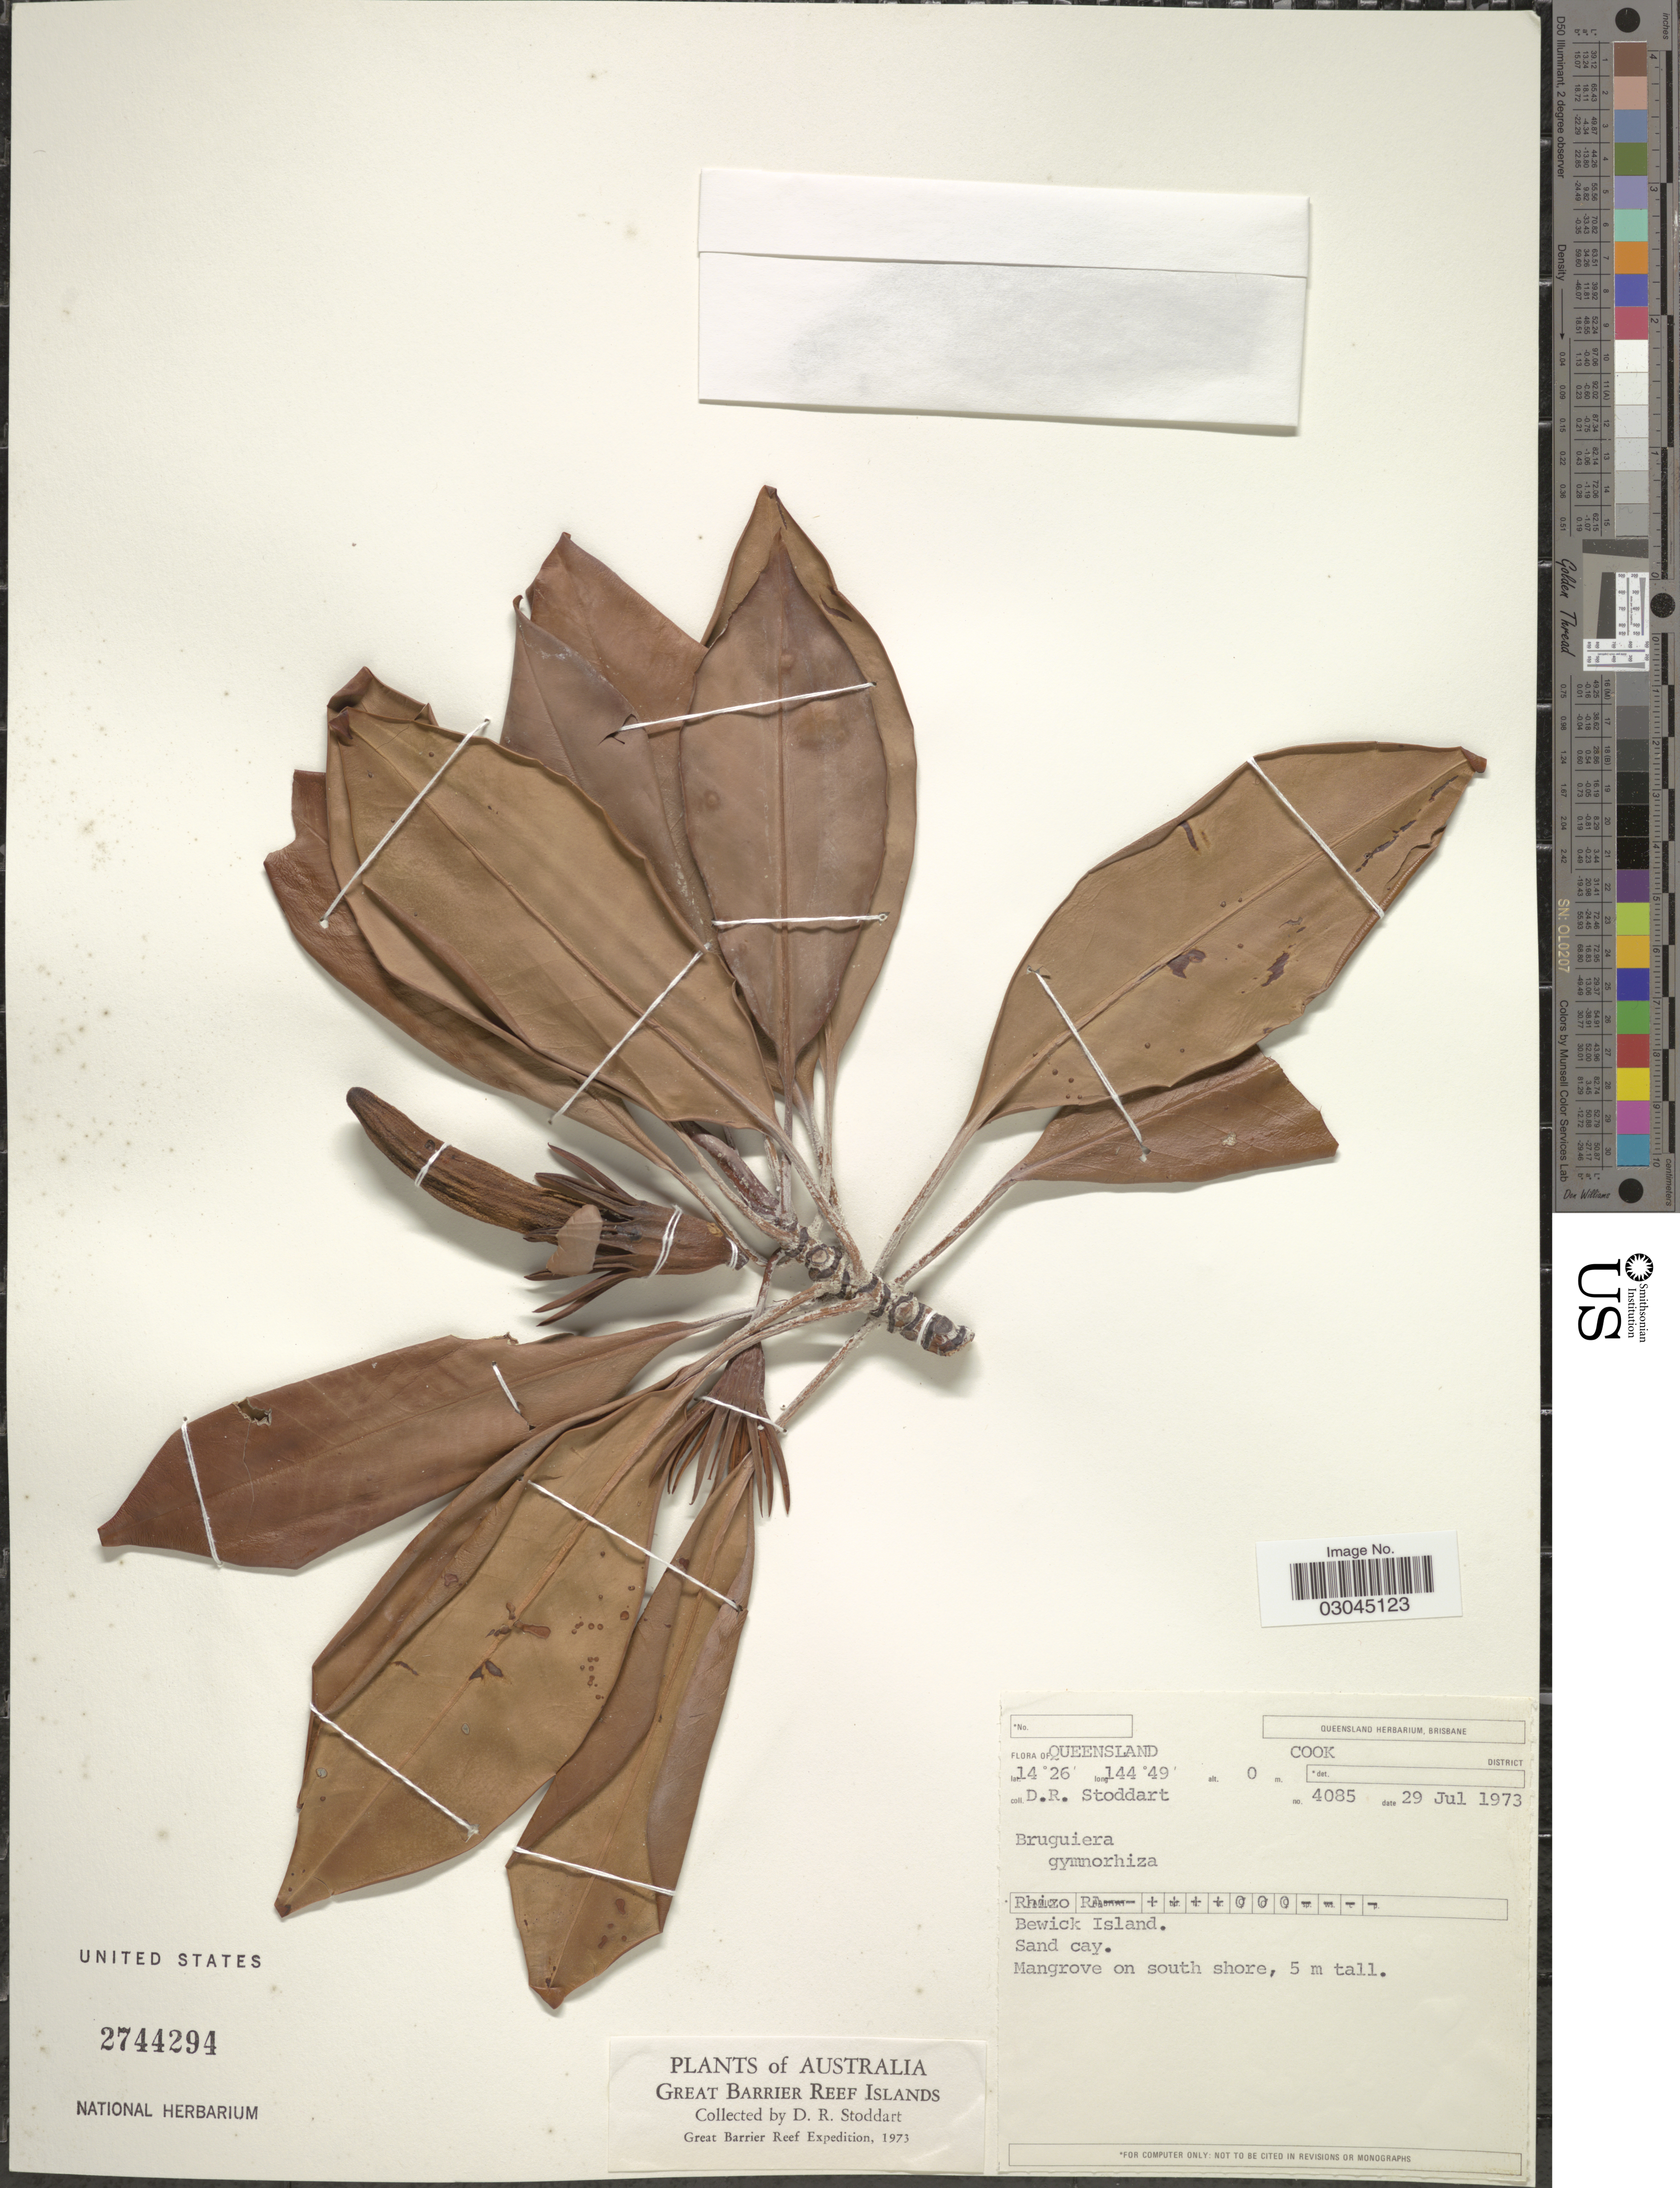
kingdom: Plantae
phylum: Tracheophyta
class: Magnoliopsida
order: Malpighiales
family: Rhizophoraceae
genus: Bruguiera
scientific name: Bruguiera gymnorhiza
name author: (L.) Savigny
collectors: D. R. Stoddart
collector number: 4085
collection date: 1973-07-29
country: Australia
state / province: Queensland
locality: Cook District. Bewick Island. Great Barrier Reef Islands. Great Barrier Reef.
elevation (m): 0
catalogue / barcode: US 2744294